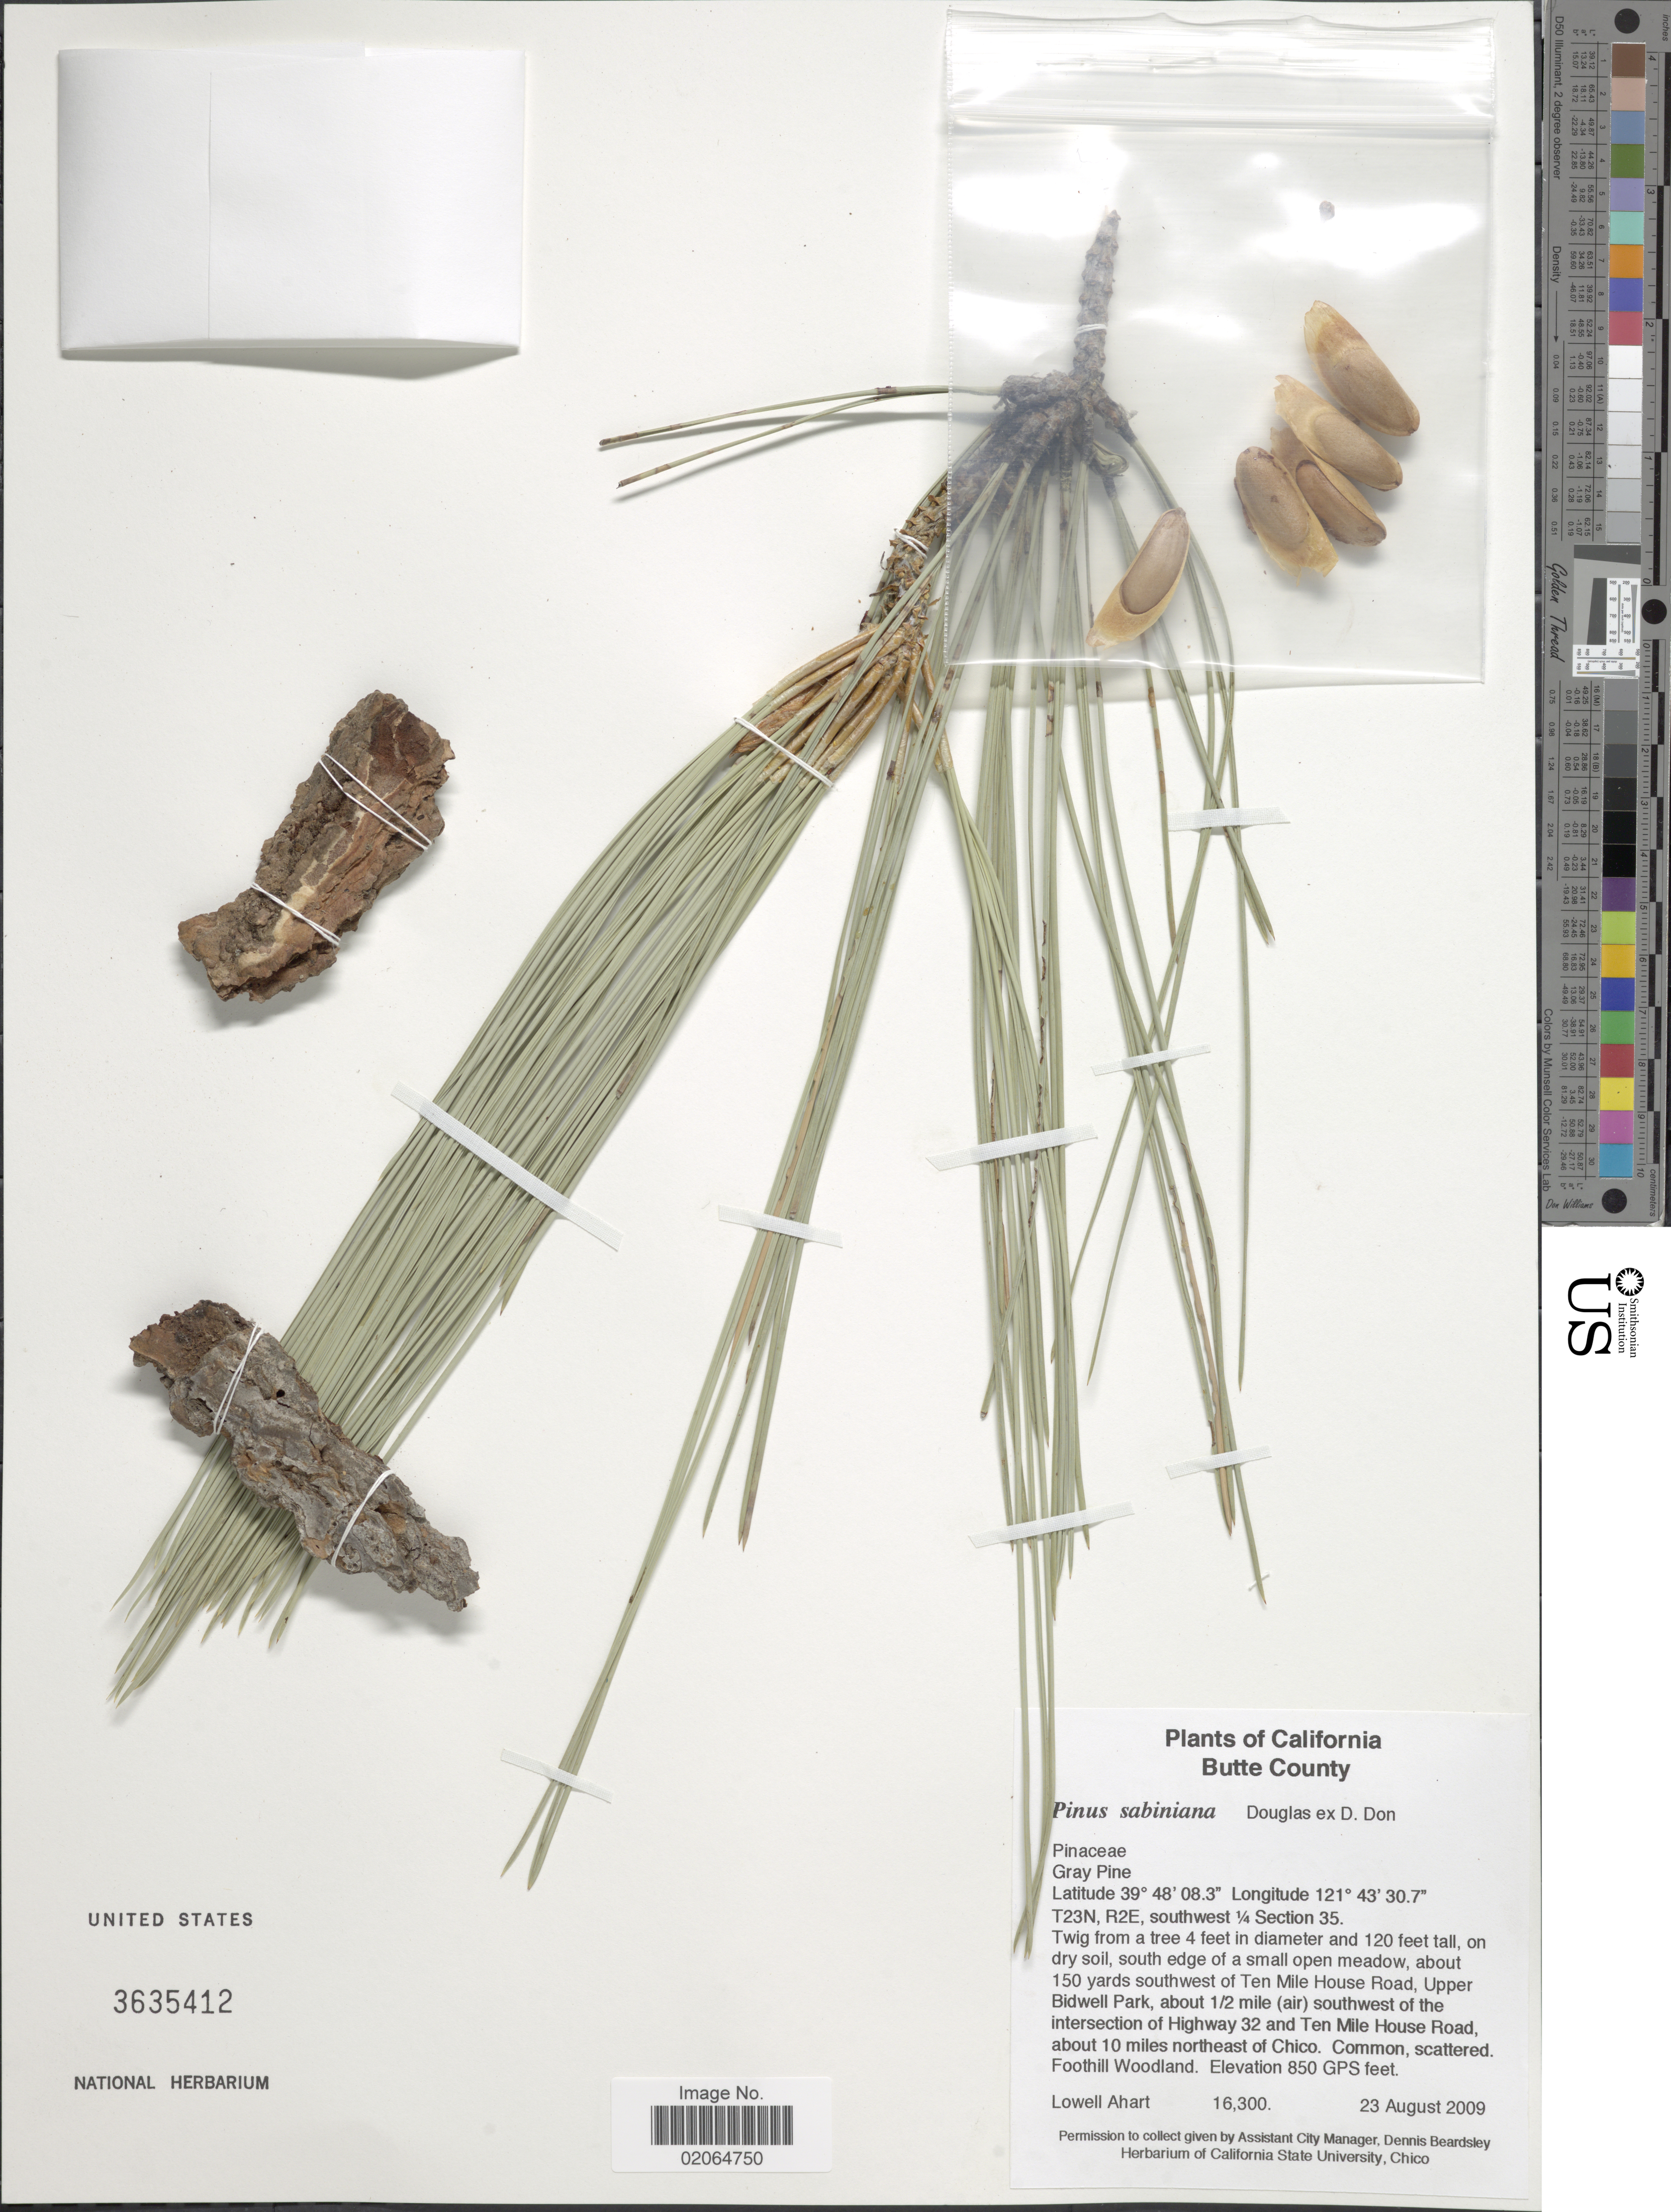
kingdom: Plantae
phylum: Tracheophyta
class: Pinopsida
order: Pinales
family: Pinaceae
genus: Pinus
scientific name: Pinus sabiniana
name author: Douglas ex D. Don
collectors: L. Ahart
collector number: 16300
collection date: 2009-08-23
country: United States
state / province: California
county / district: Butte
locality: Butte County, about 150 yards southwest of Ten Mile House Road, Upper. T23N, R2E, southwest ¼ Section 35. Bidwell Park, about 1/2 mile (air) southwest of the intersection of Highway 32 and Ten Mile House Road, about 10 miles northeast of Chico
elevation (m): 259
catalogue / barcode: US 3635412